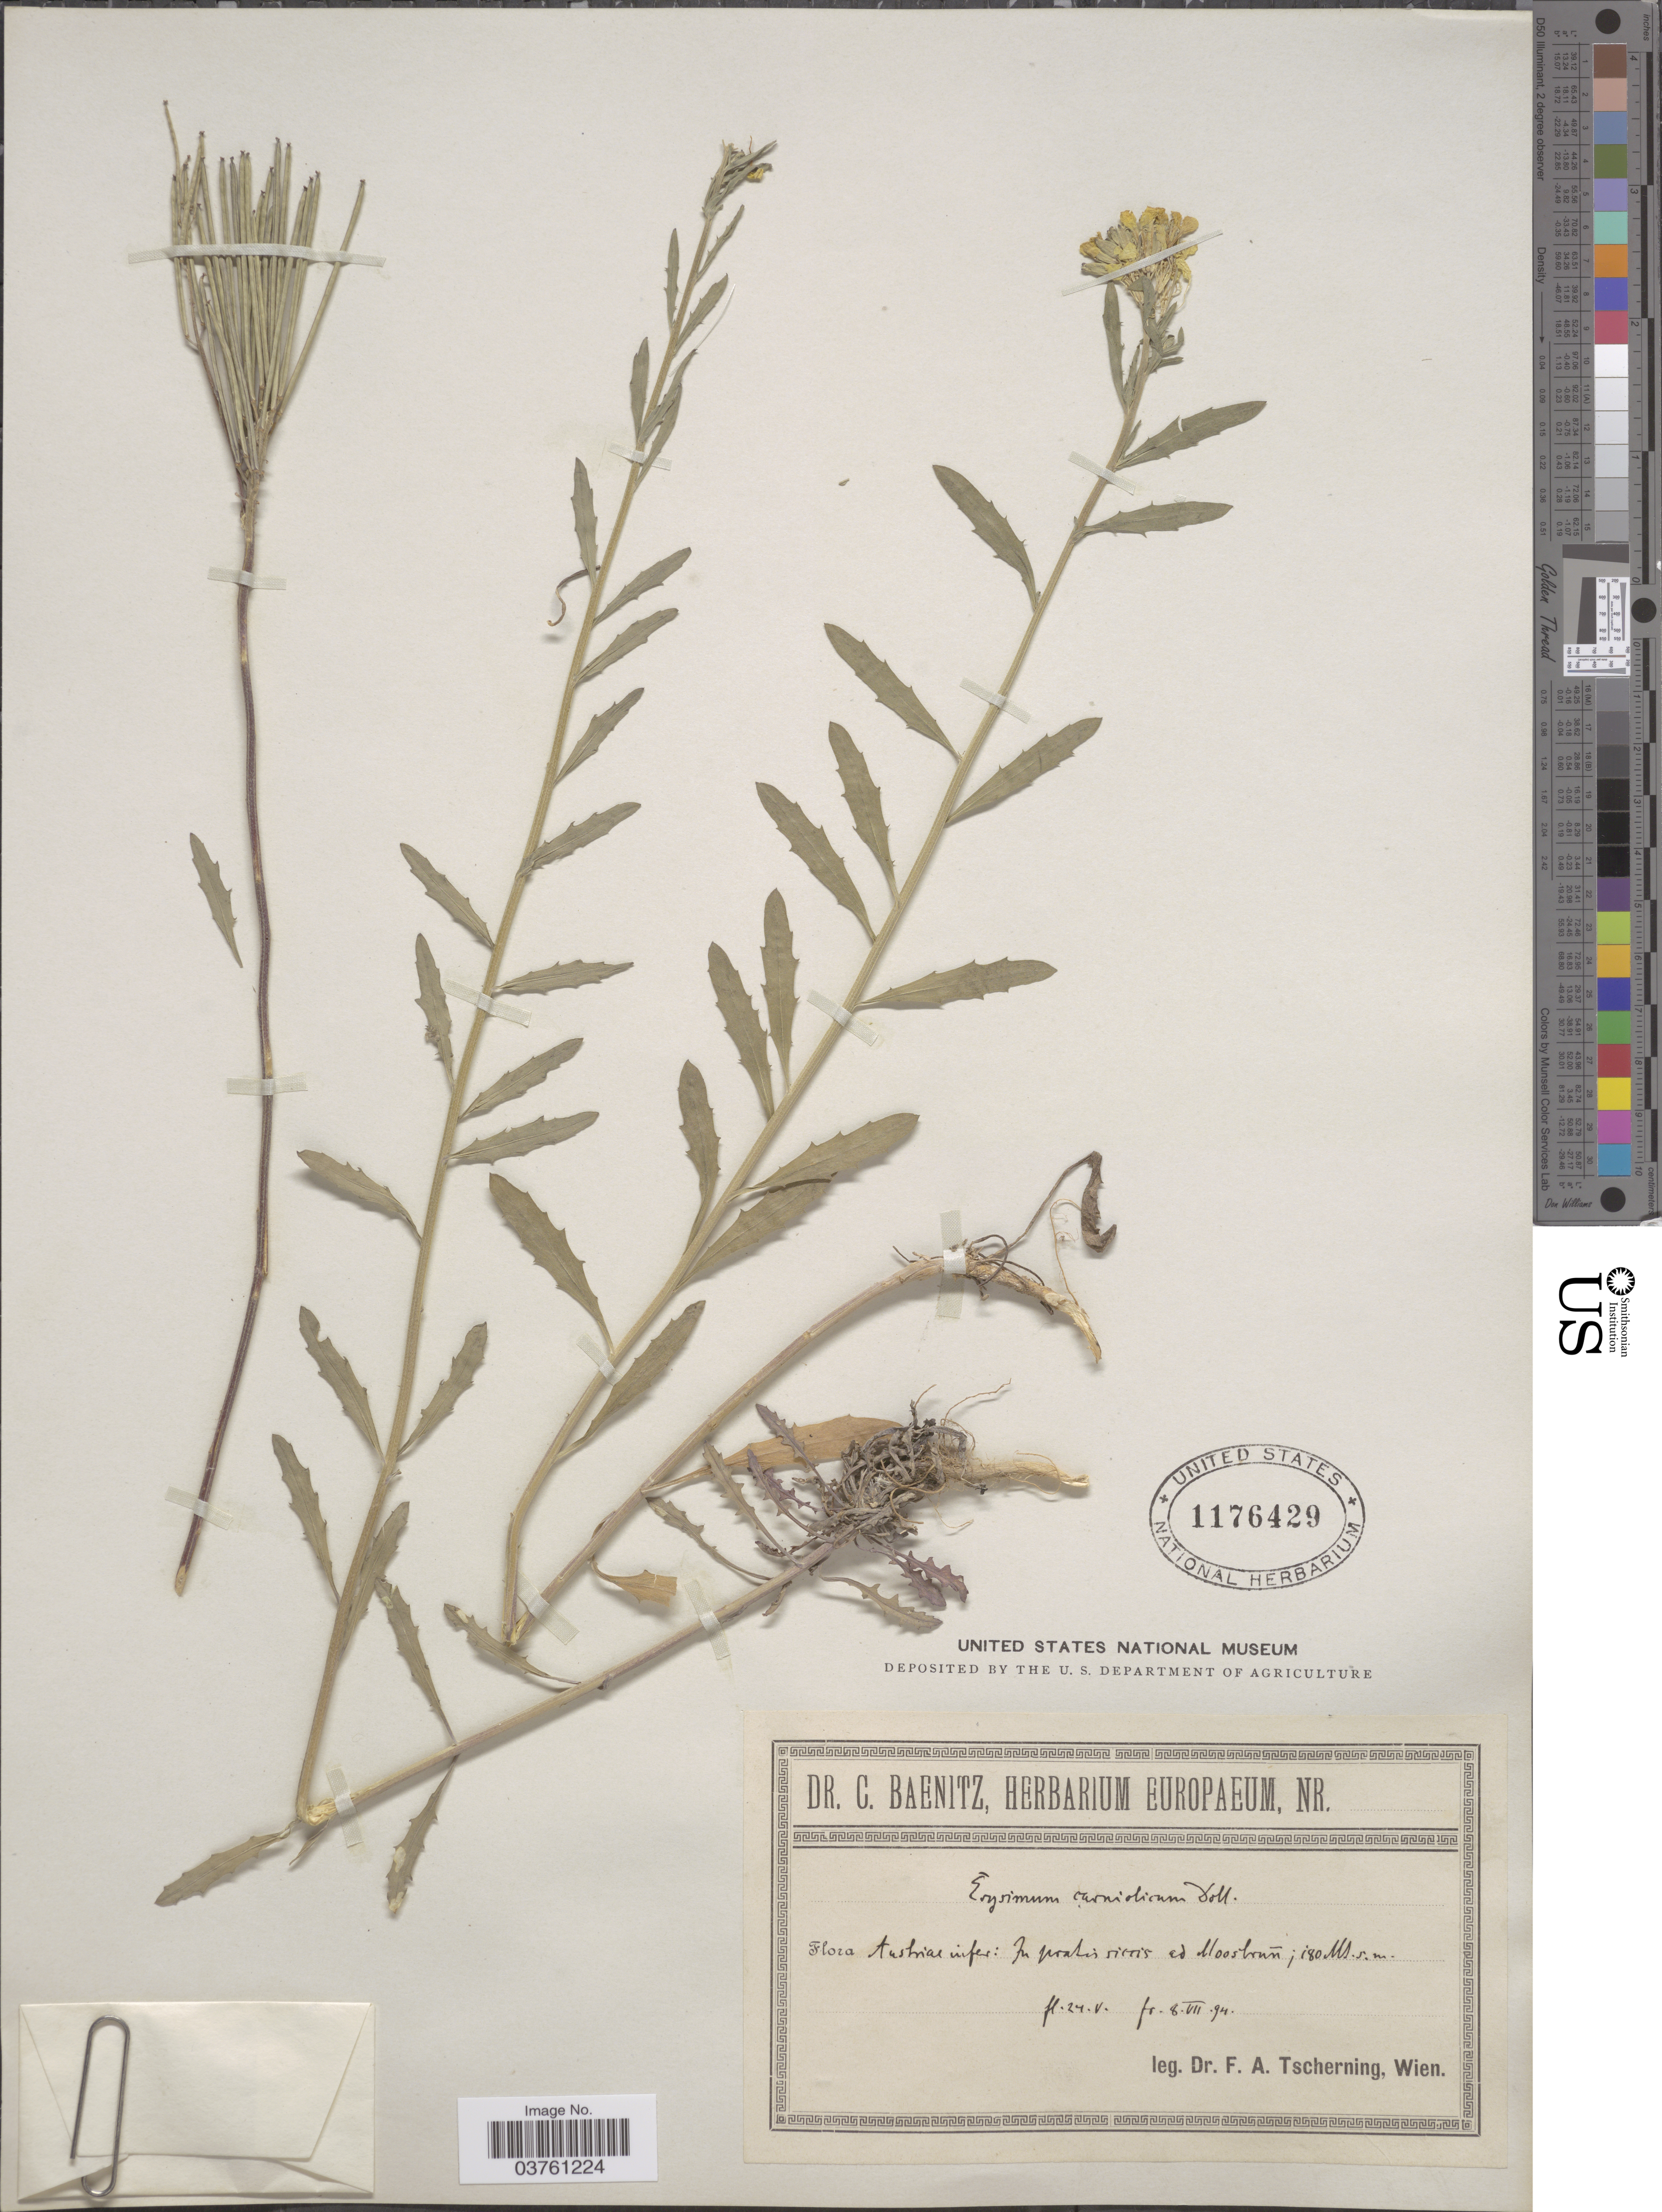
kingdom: Plantae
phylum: Tracheophyta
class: Magnoliopsida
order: Brassicales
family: Brassicaceae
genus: Erysimum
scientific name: Erysimum carniolicum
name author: Doell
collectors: F. A. Tscherning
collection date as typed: Transcribed d/m/y: 24/5/94 to 8/7/94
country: Austria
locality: Austria infer: In pratis siccis ad Moosbrun.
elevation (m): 180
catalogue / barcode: US 1176429